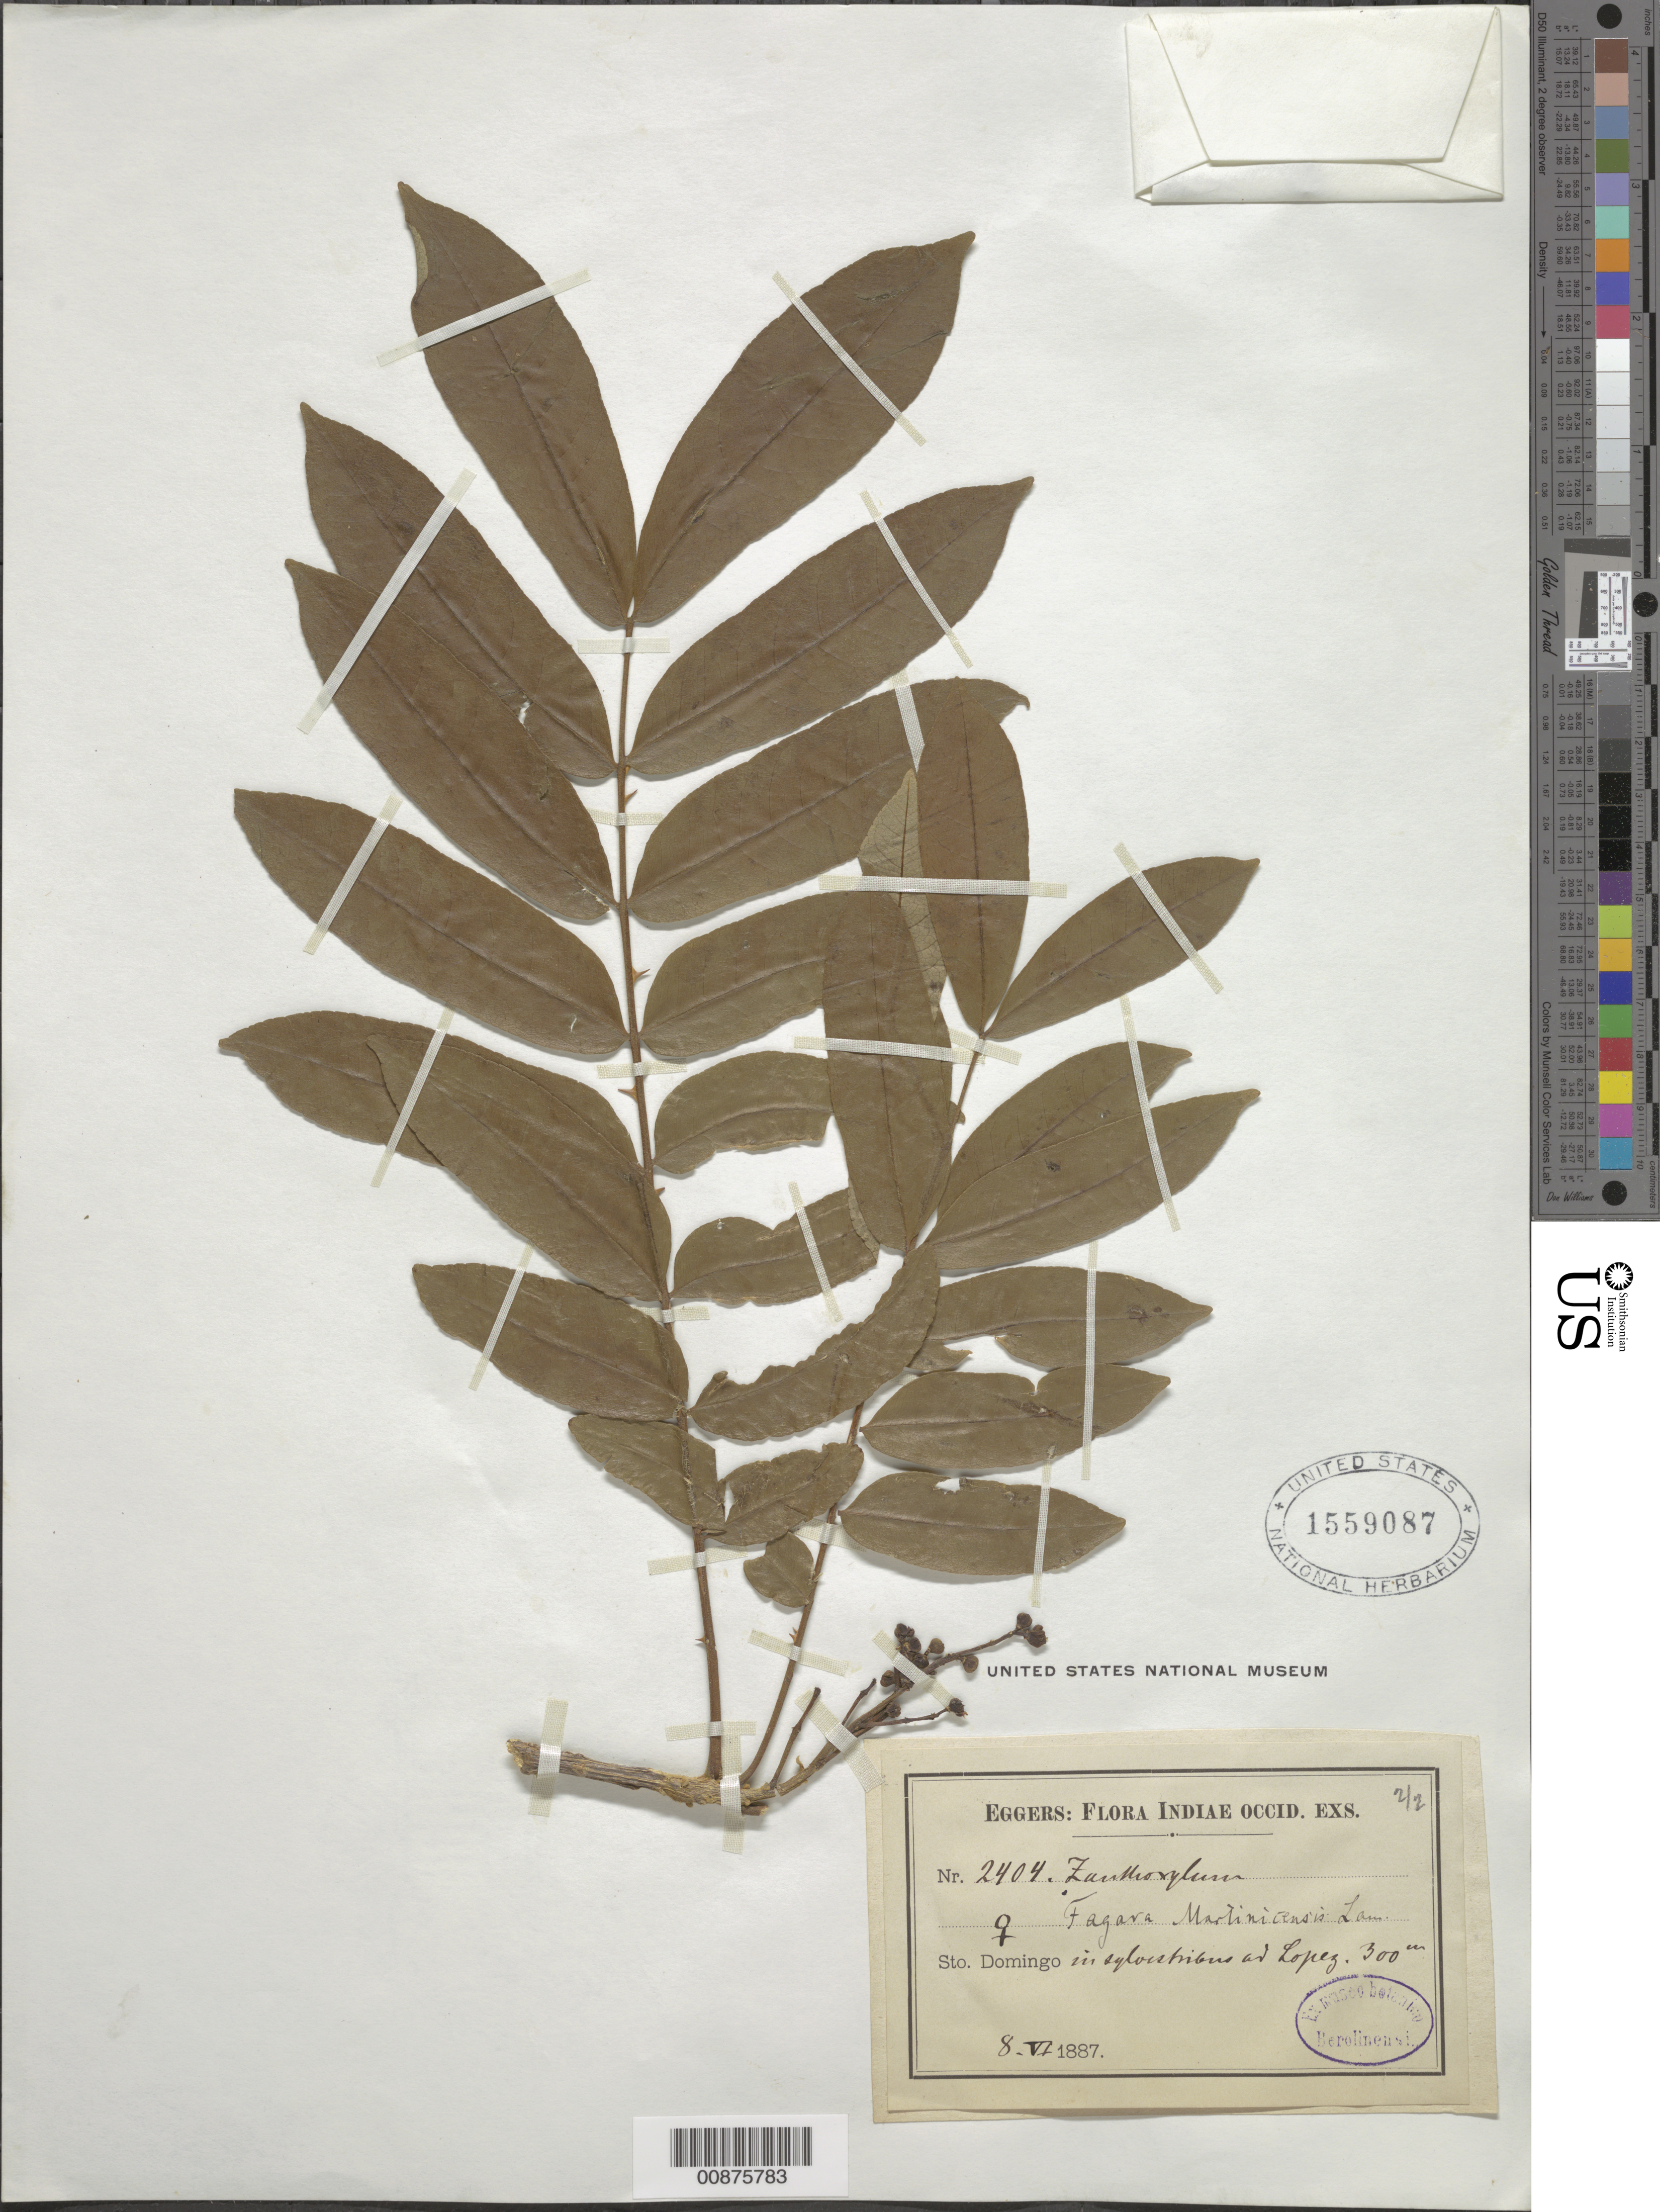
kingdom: Plantae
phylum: Tracheophyta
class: Magnoliopsida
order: Sapindales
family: Rutaceae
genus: Zanthoxylum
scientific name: Zanthoxylum martinicense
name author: (Lam.) DC.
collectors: H. F. A. von Eggers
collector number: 2404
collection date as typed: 08 Jun 1887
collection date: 1887-06-08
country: Dominican Republic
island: Hispaniola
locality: López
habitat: In "sylvestribus"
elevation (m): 300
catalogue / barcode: US 1559087